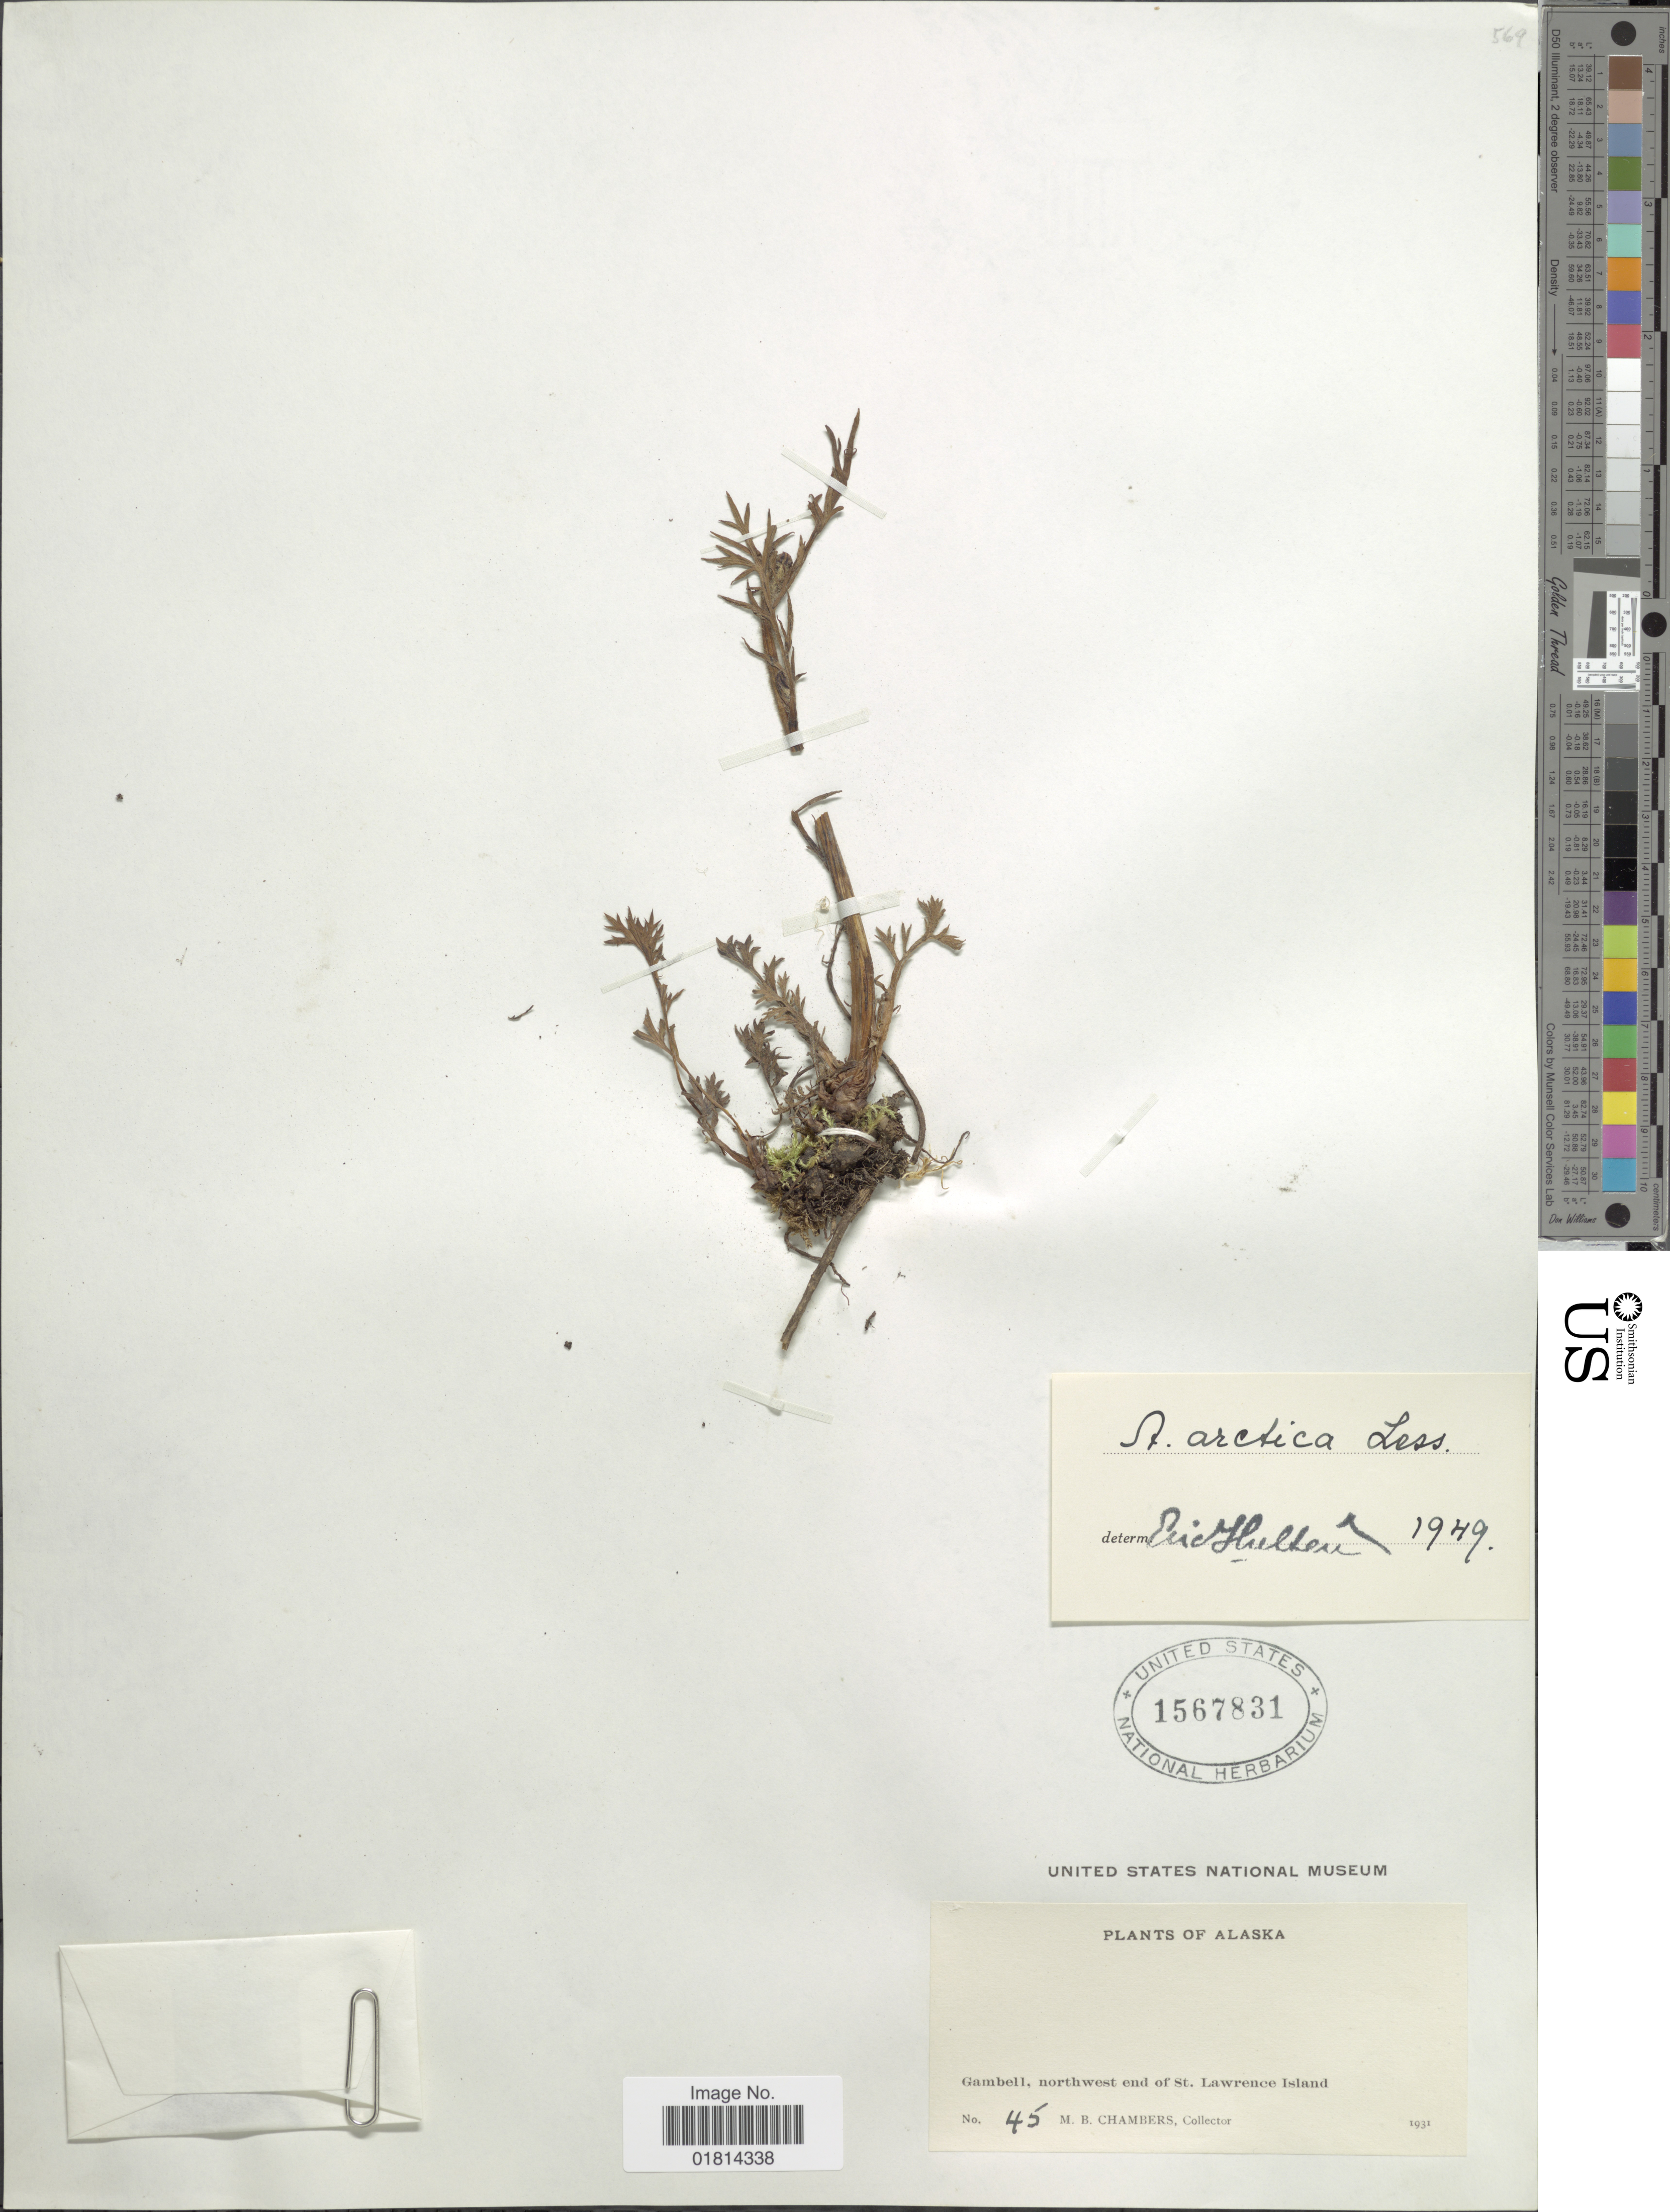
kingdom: Plantae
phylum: Tracheophyta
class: Magnoliopsida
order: Asterales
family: Asteraceae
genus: Artemisia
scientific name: Artemisia arctica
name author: Less.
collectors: M. Chambers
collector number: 45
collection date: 1931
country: United States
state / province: Alaska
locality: Gambell, northwest end of St. Lawrence Island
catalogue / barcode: US 1567831